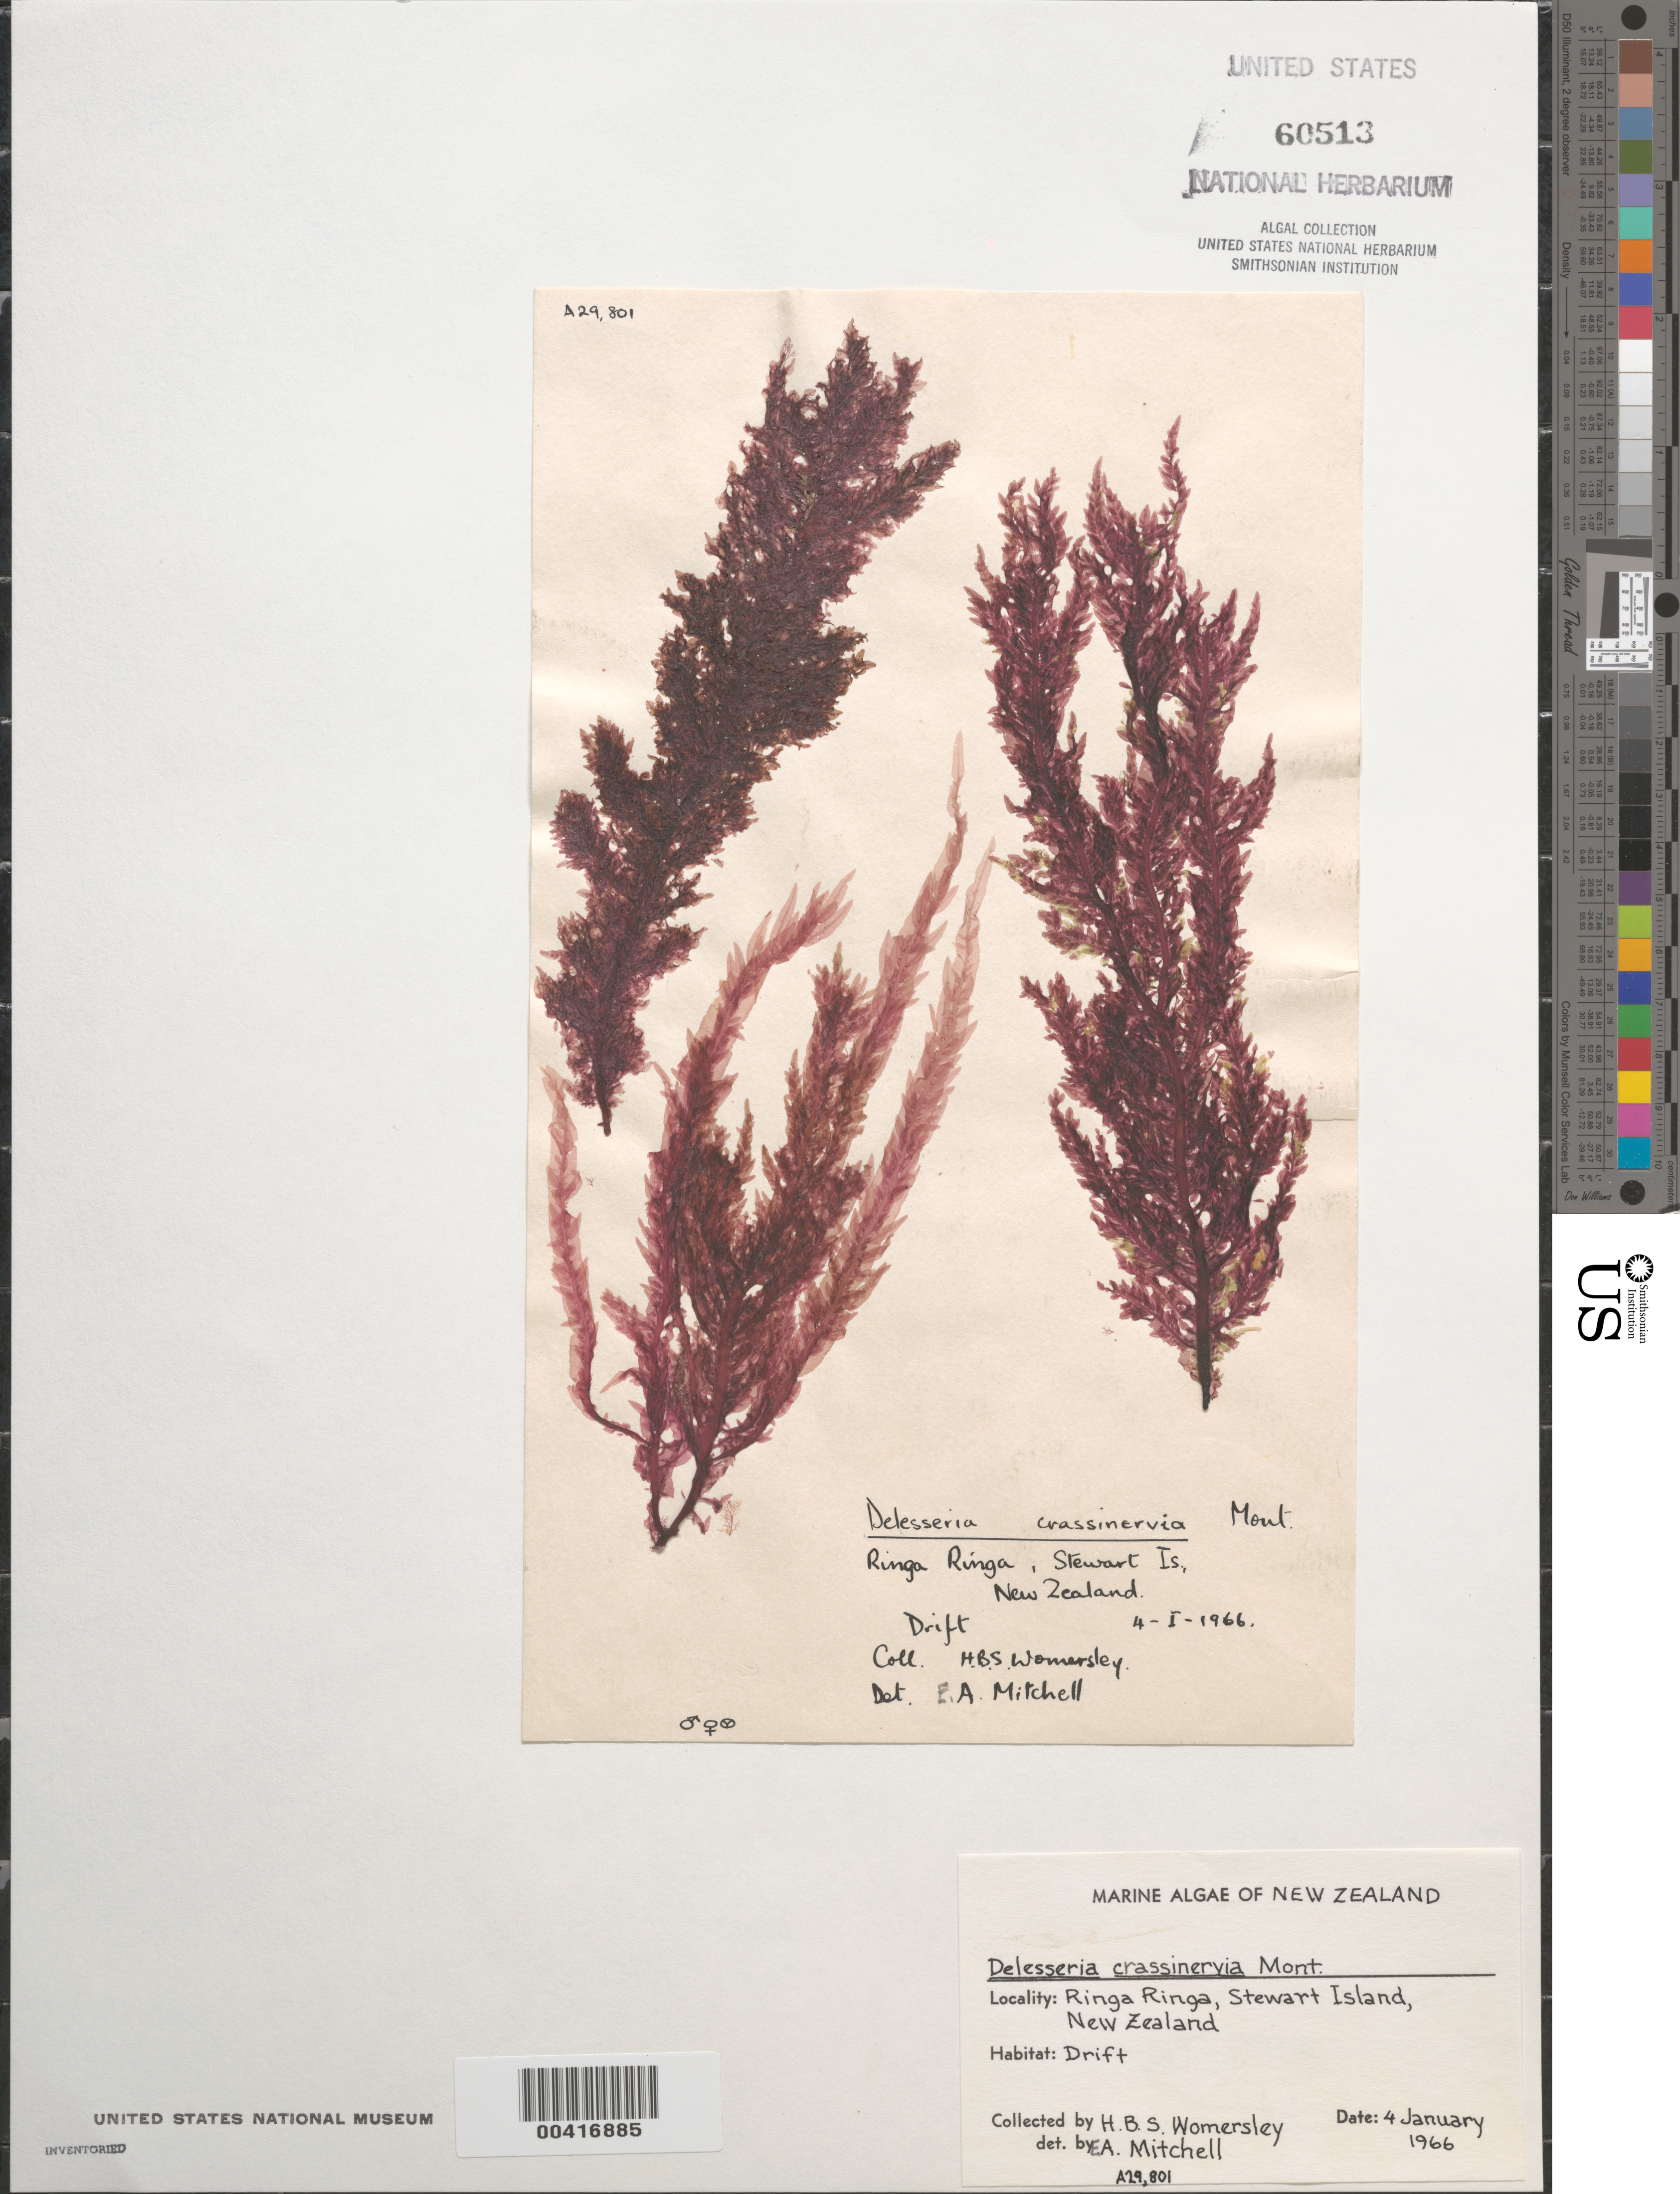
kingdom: Plantae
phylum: Rhodophyta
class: Florideophyceae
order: Ceramiales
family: Delesseriaceae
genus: Delesseria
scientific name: Delesseria crassinervia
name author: Mont.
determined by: Mitchell, E. A.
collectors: H. B. S. Womersley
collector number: A29801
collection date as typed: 04 Jan 1966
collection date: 1966-01-04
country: New Zealand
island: Stewart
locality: Ringaringa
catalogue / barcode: US 60513